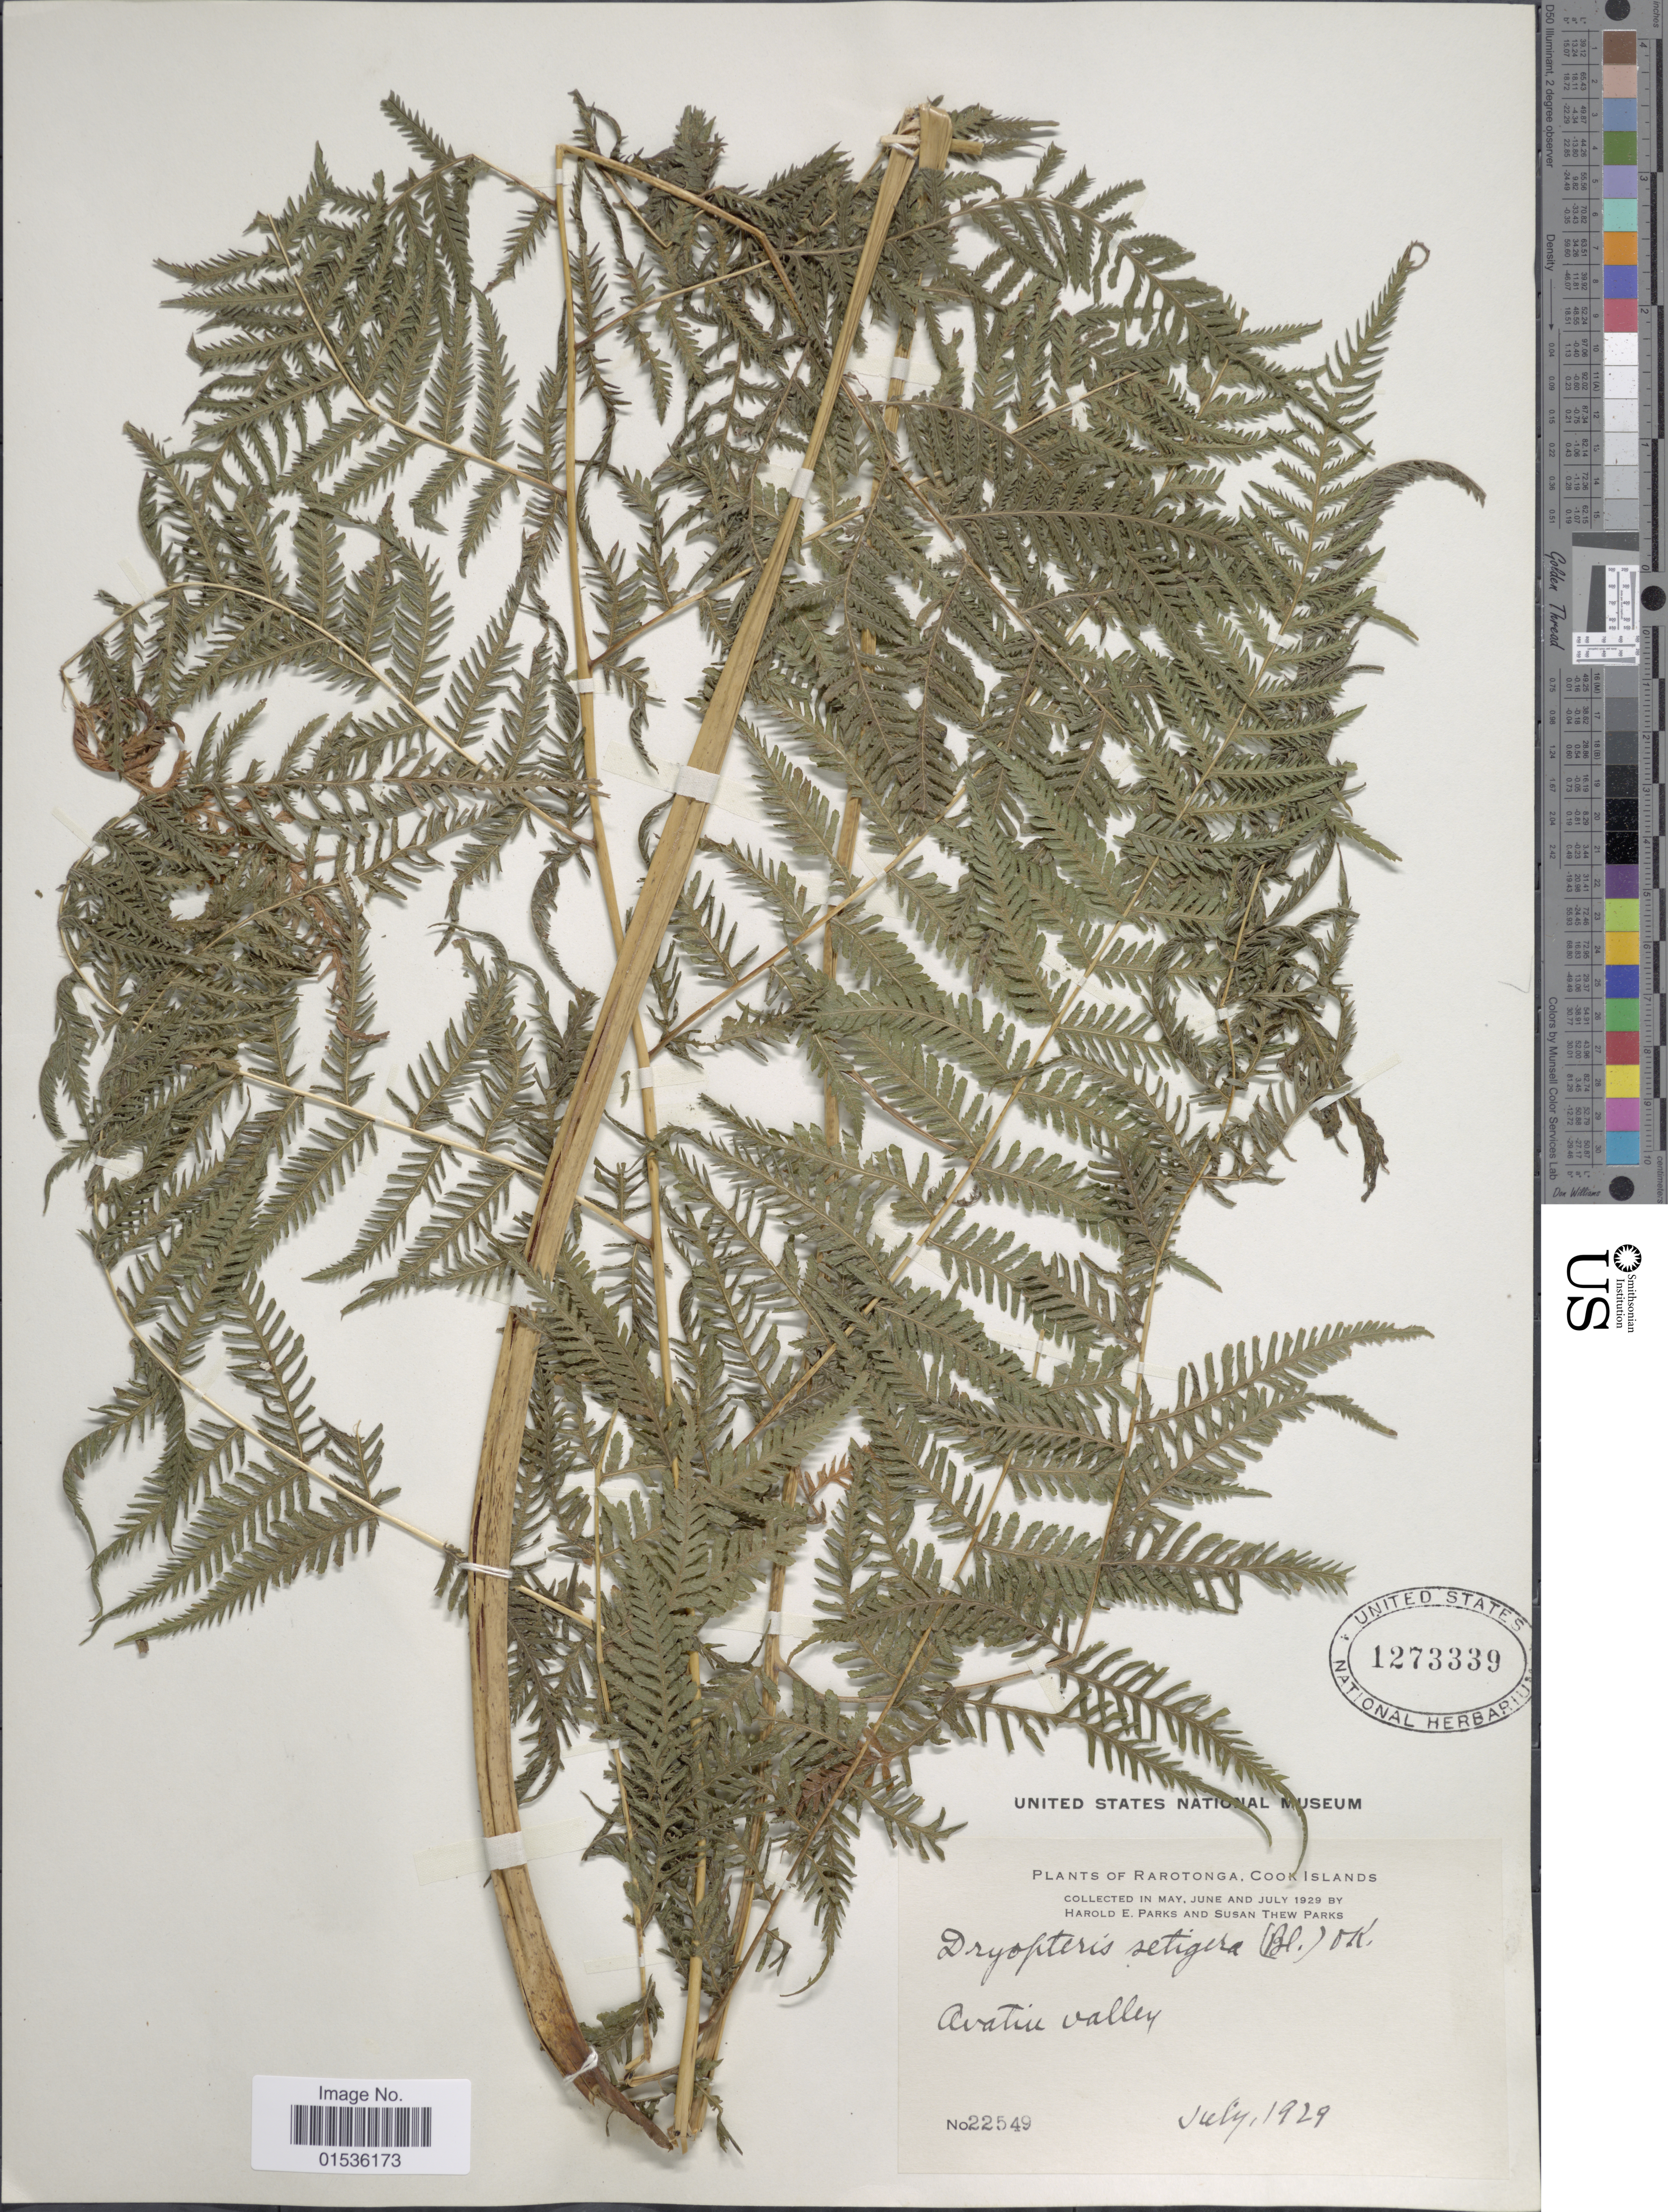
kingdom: Plantae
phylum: Tracheophyta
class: Polypodiopsida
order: Polypodiales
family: Thelypteridaceae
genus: Macrothelypteris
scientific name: Macrothelypteris torresiana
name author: (Gaudich.) Ching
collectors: H. E. Parks & S. Parks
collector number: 22549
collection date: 1929-07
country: Cook Islands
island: Rarotonga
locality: Rarotonga, Avatiu valley.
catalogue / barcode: US 1273339